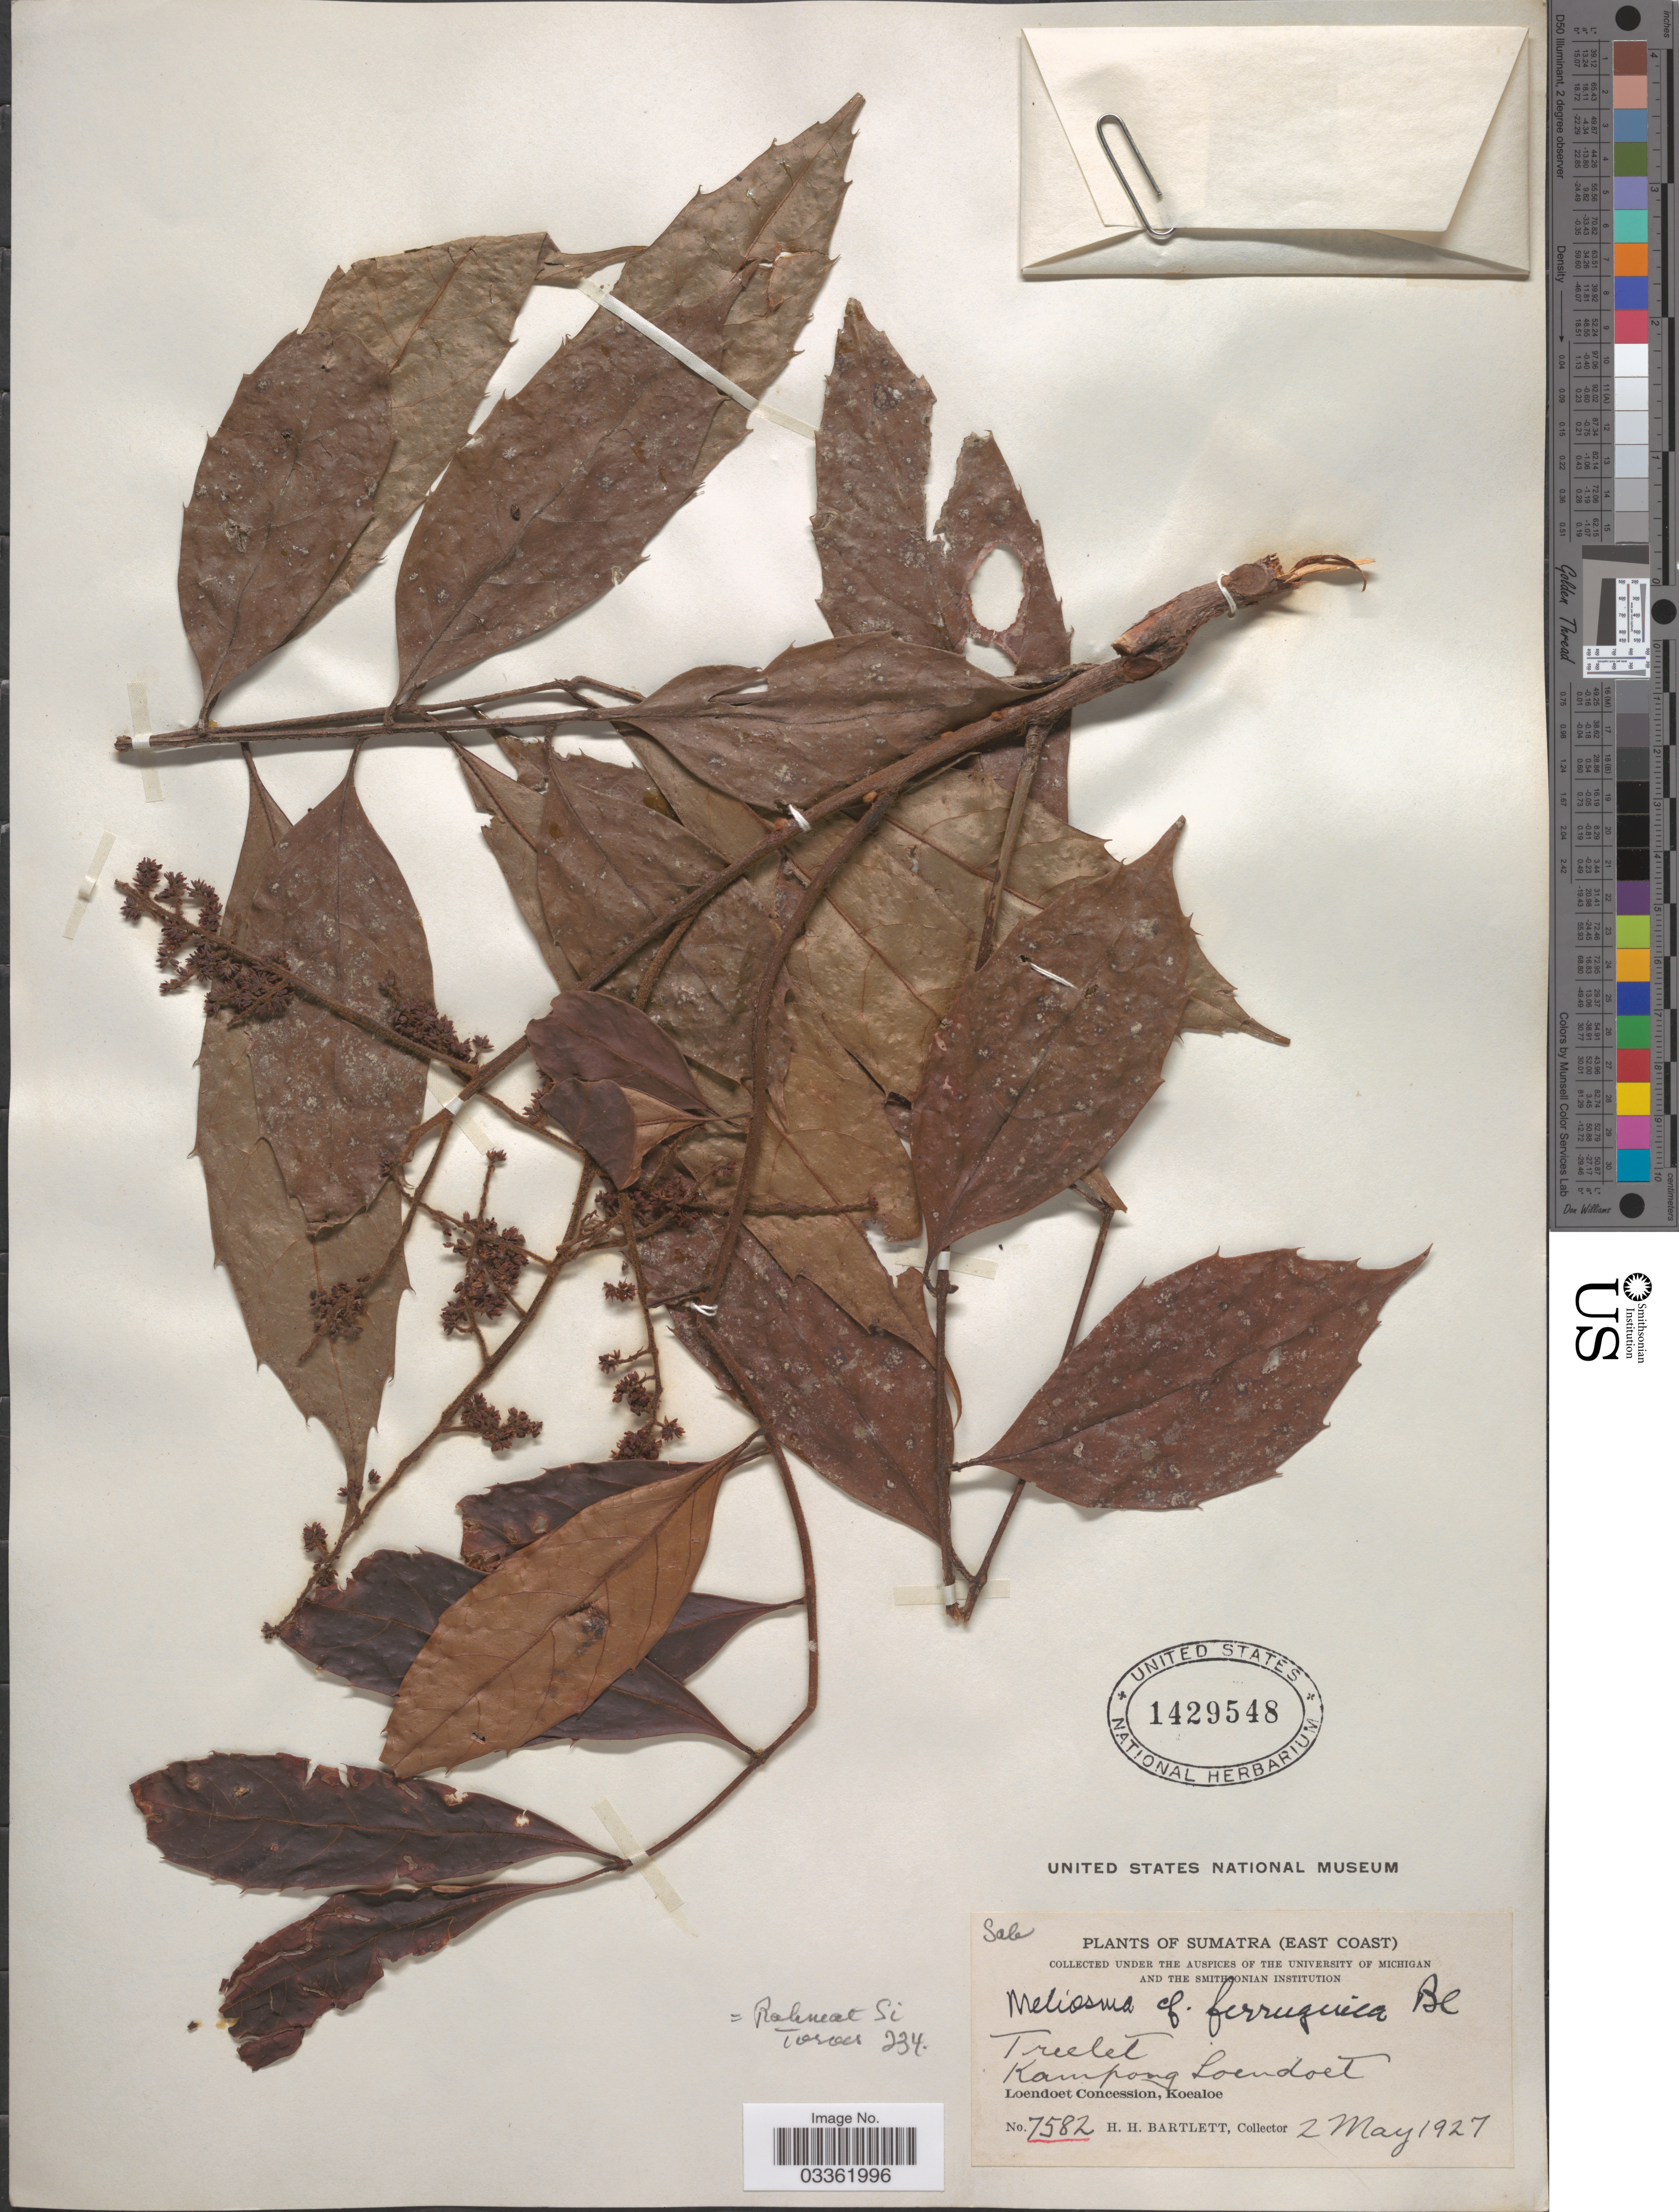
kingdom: Plantae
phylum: Tracheophyta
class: Magnoliopsida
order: Proteales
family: Sabiaceae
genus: Meliosma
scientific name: Meliosma ferruginea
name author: Blume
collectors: H. H. Bartlett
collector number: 7582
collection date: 1927-05-02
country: Indonesia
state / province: Sumatra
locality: (East Coast). Kampong Loendoet. Loendoet Concession, Koealoe.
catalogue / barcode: US 1429548